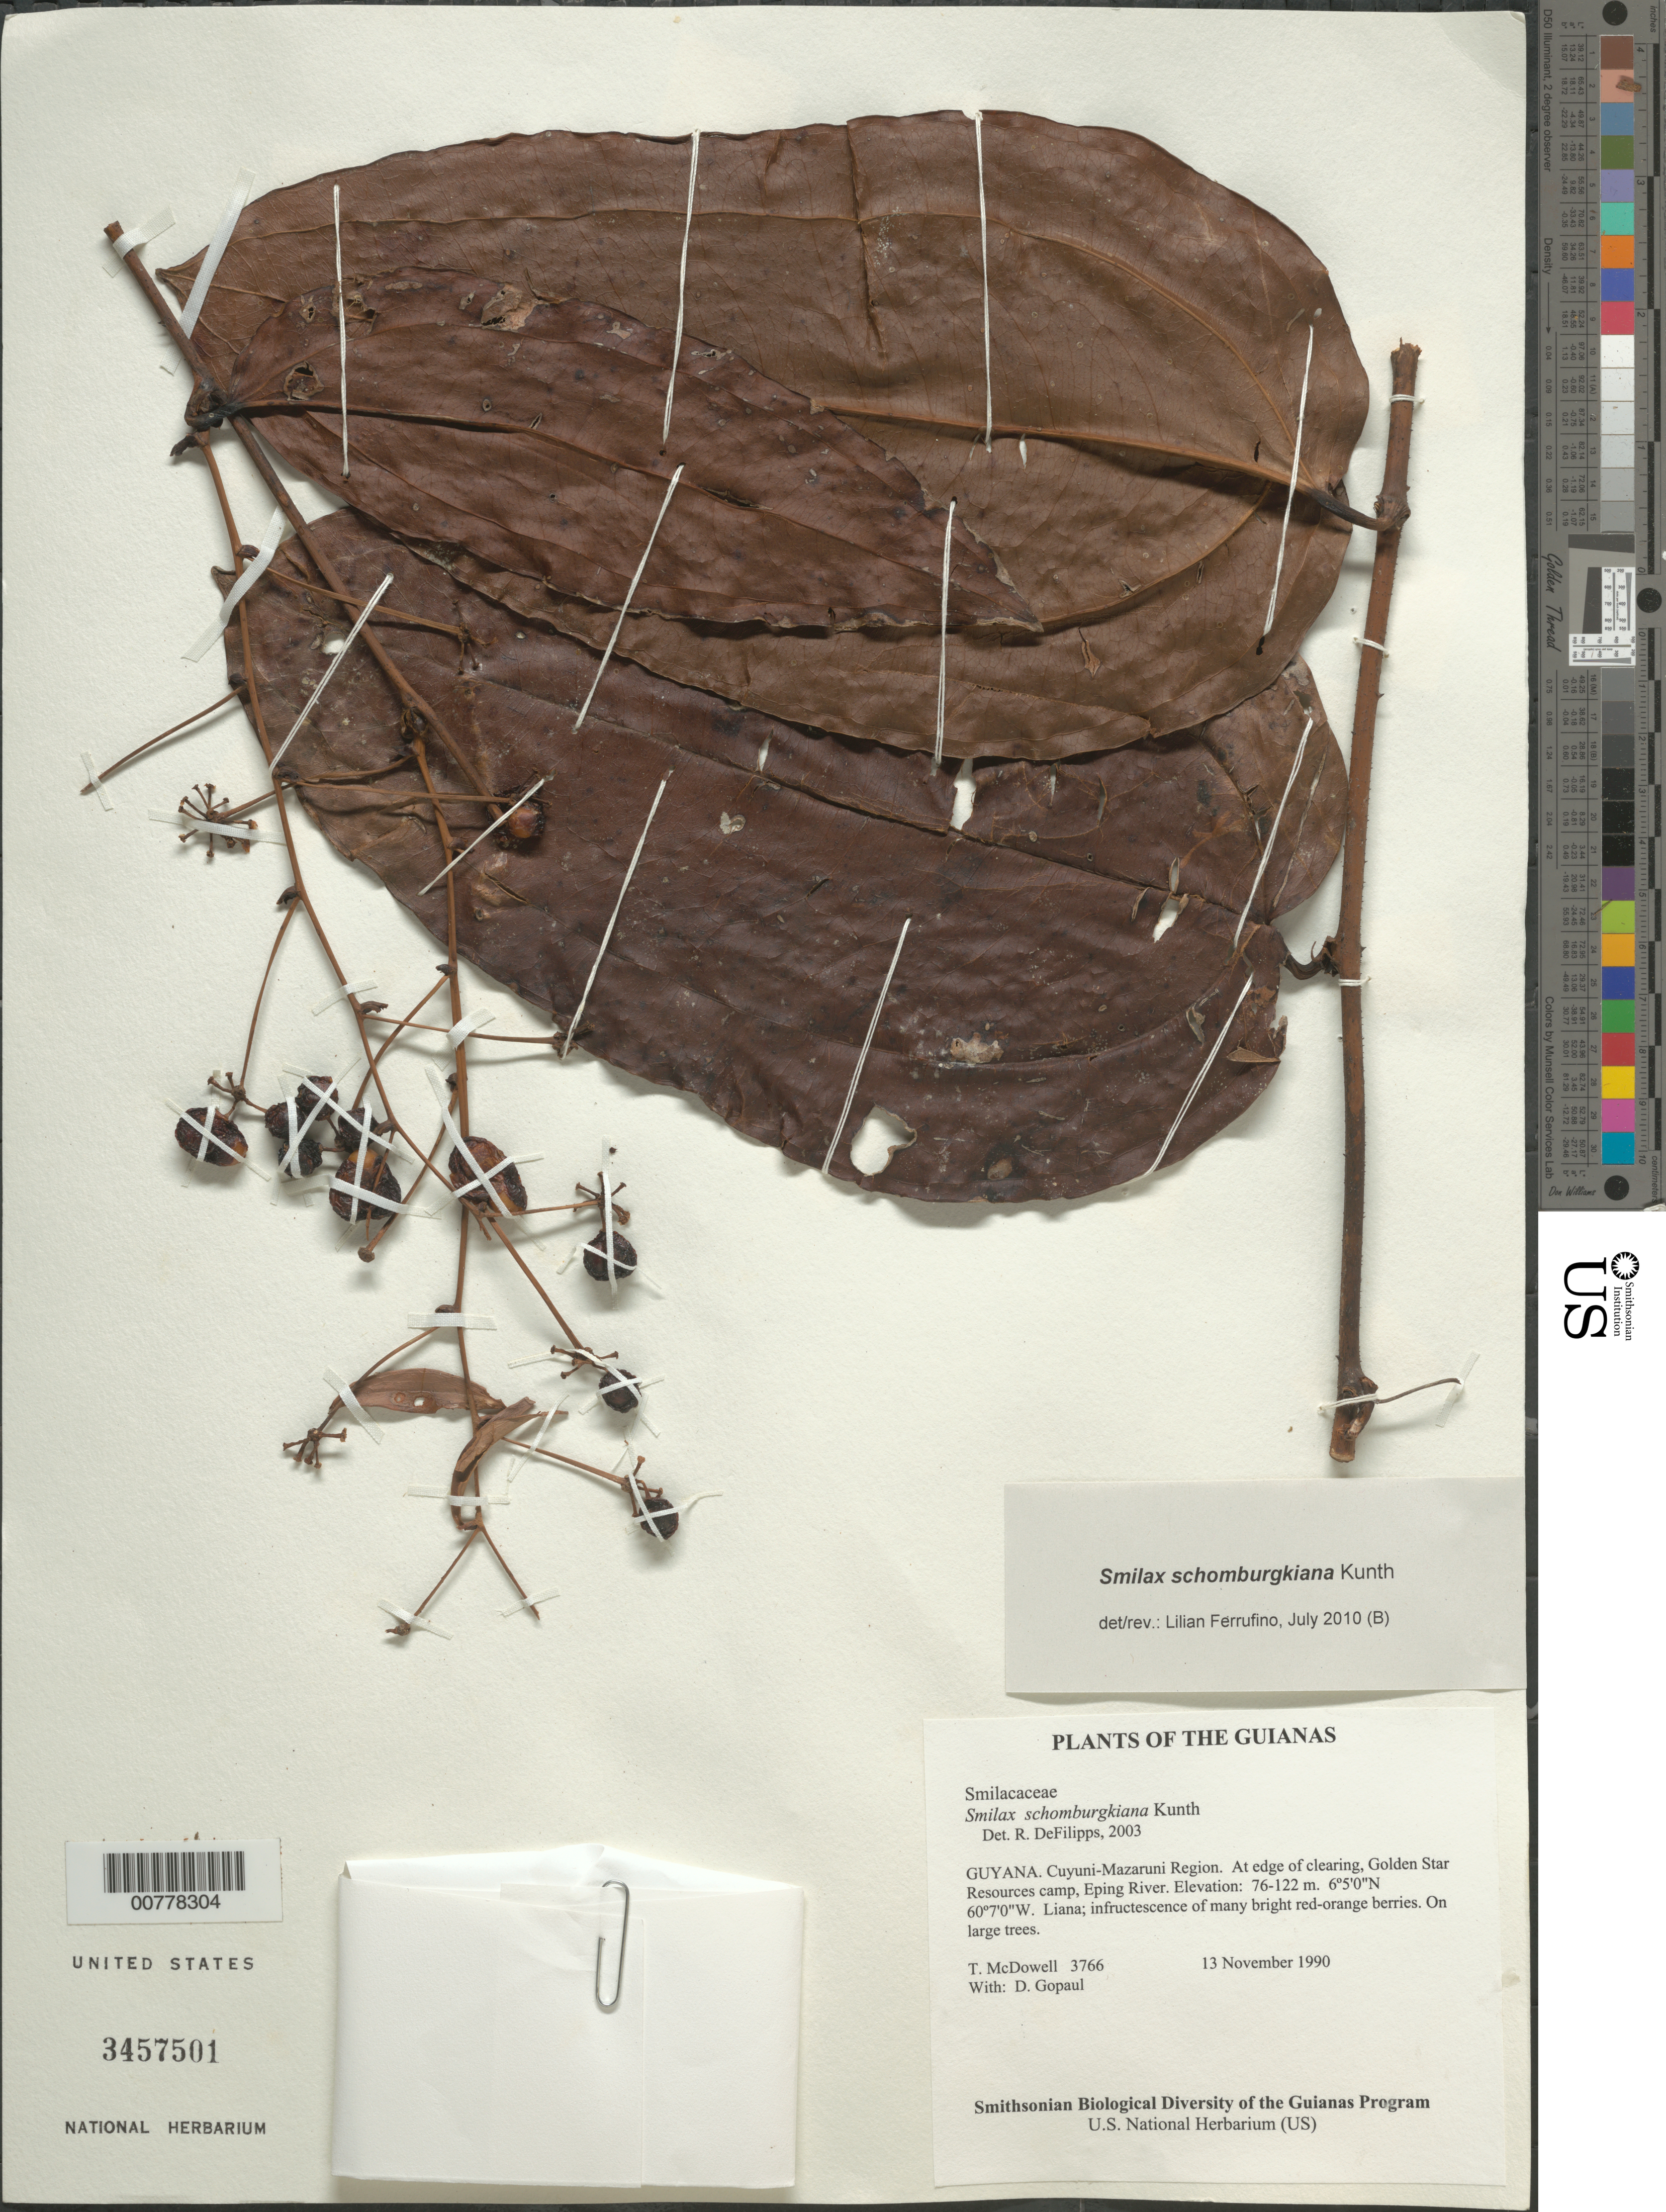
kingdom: Plantae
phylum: Tracheophyta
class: Liliopsida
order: Liliales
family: Smilacaceae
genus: Smilax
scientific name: Smilax schomburgkiana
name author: Kunth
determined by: DeFilipps, R. A.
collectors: T. McDowell & D. Gopaul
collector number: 3766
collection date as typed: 13 November 1990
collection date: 1990-11-13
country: Guyana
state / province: Cuyuni-Mazaruni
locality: At edge of clearing, Golden Star Resources camp, Eping River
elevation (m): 76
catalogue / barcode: US 3457501